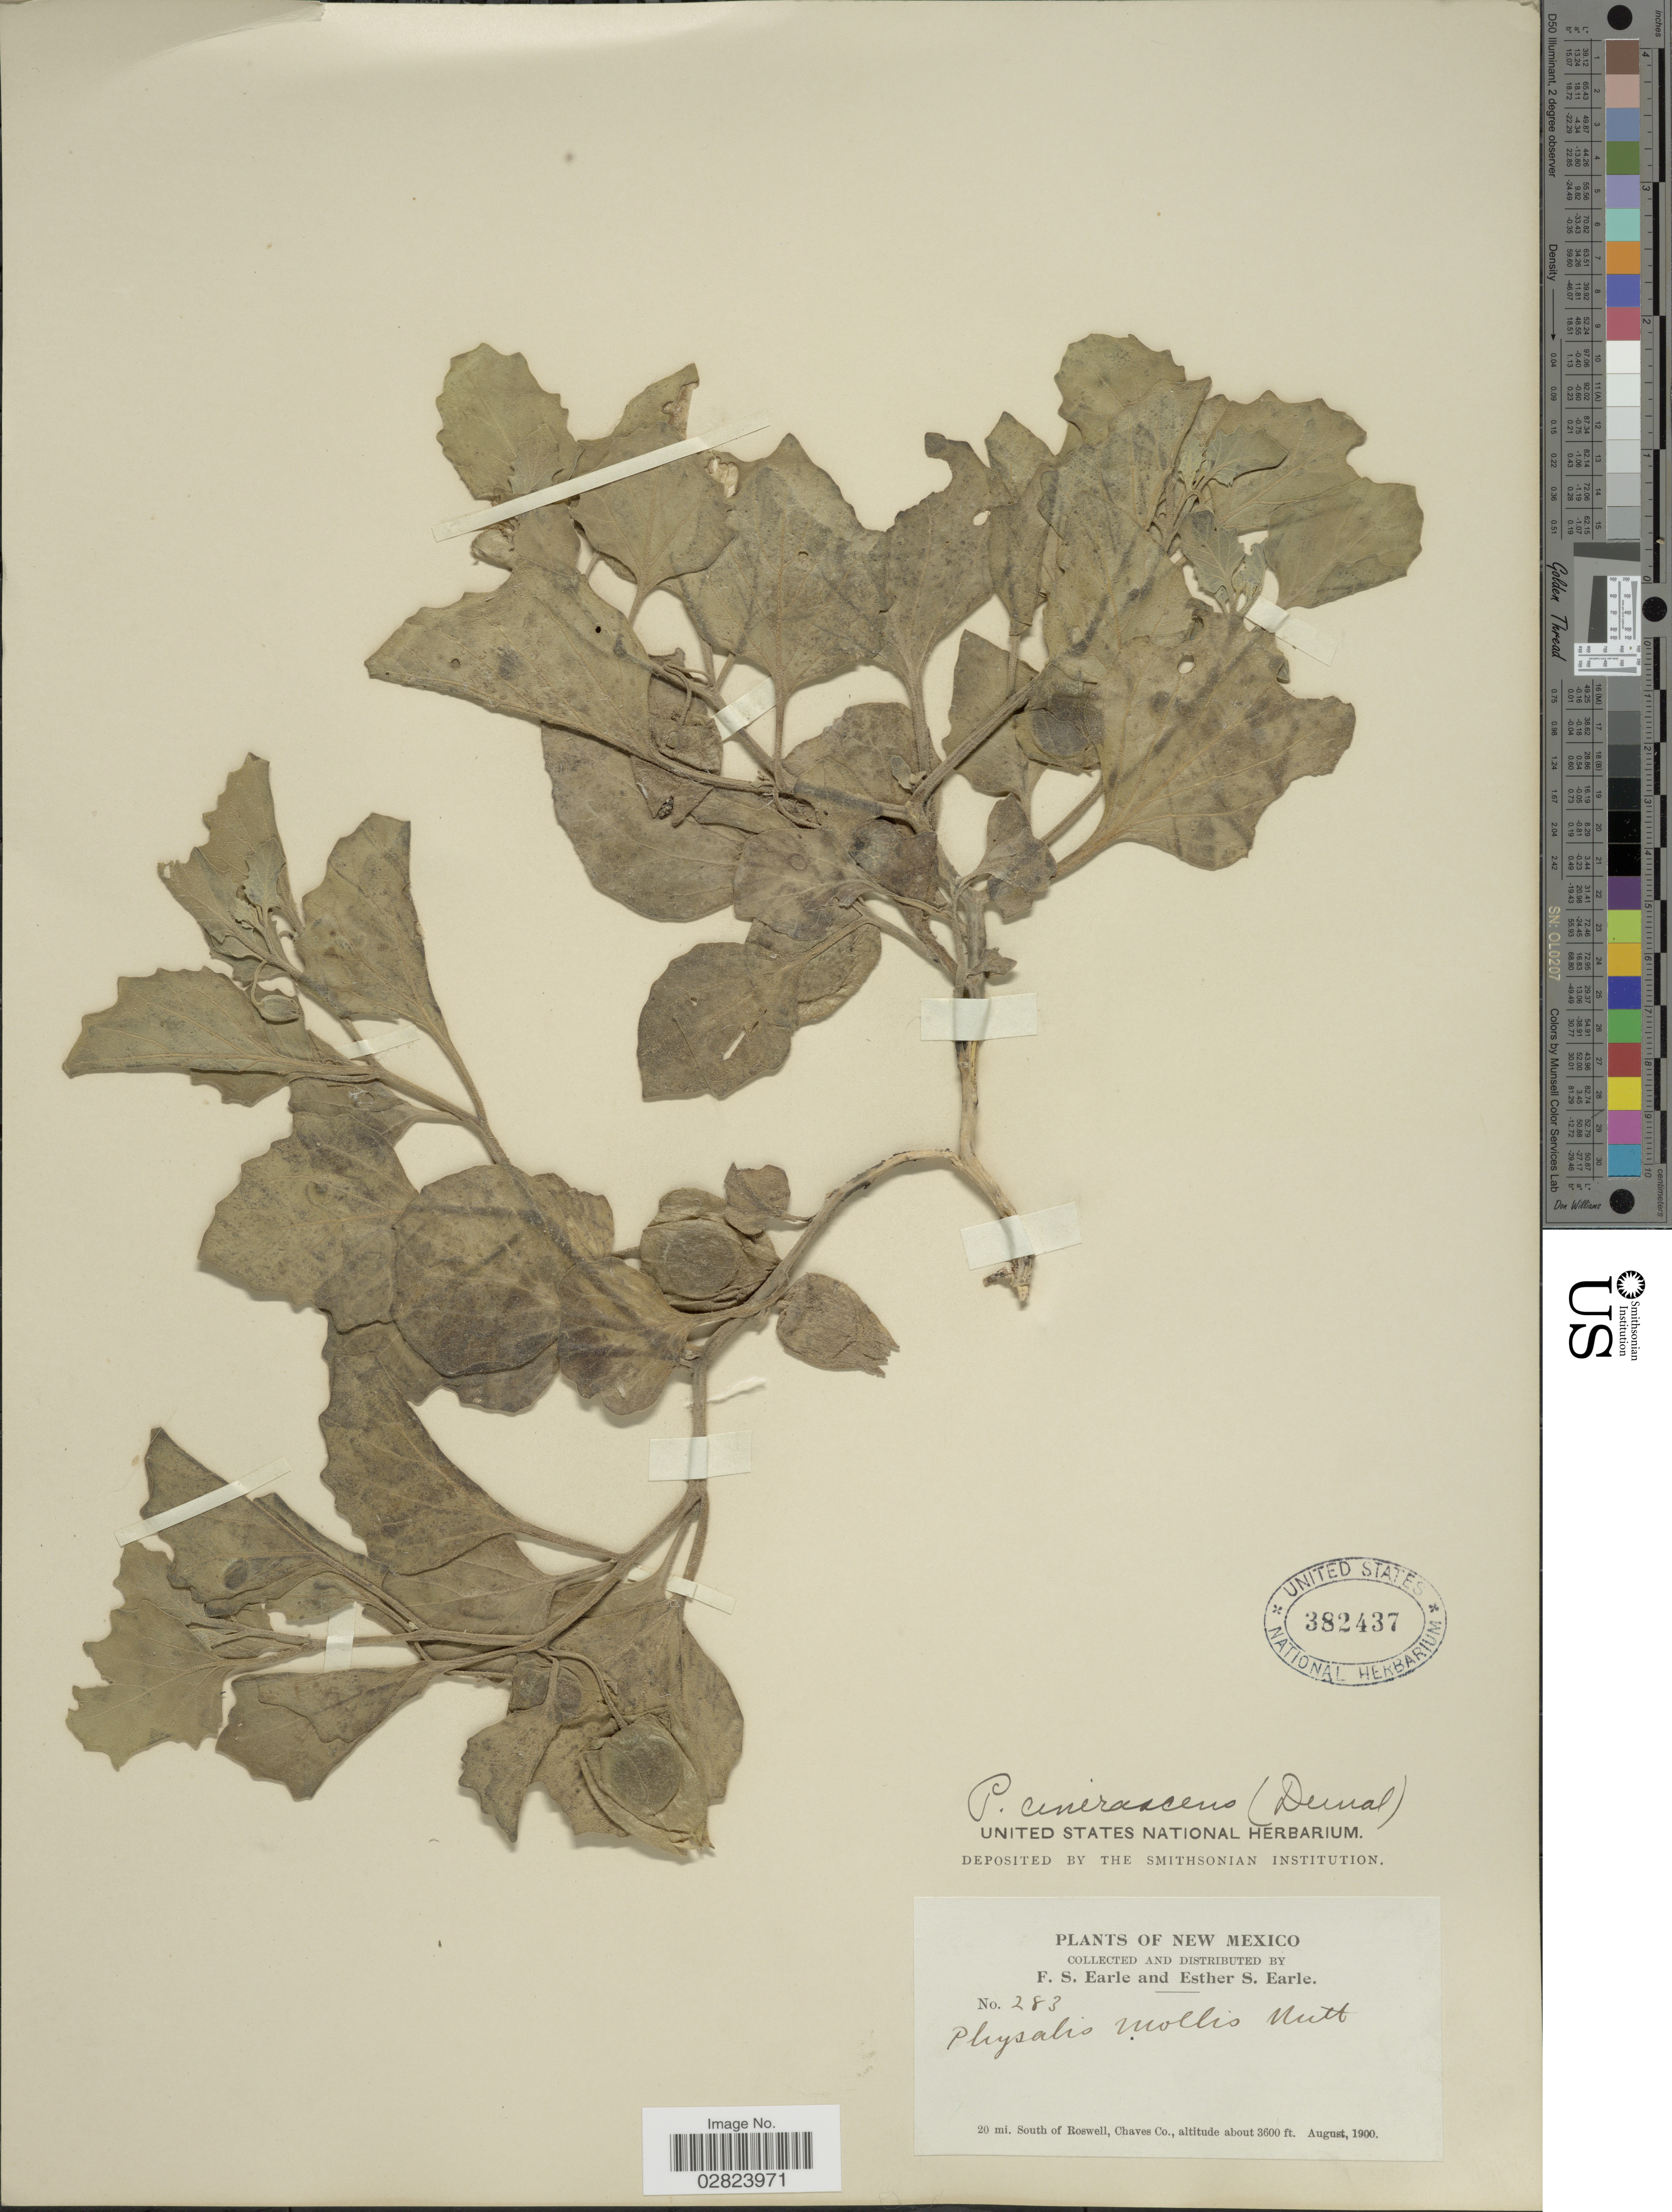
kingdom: Plantae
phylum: Tracheophyta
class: Magnoliopsida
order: Solanales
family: Solanaceae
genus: Physalis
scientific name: Physalis mollis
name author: Nutt.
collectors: F. S. Earle & E. S. Earle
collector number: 283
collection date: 1900-08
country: United States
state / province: New Mexico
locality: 20 mi. South of Roswell, Chaves Co.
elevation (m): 1097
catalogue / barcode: US 382437